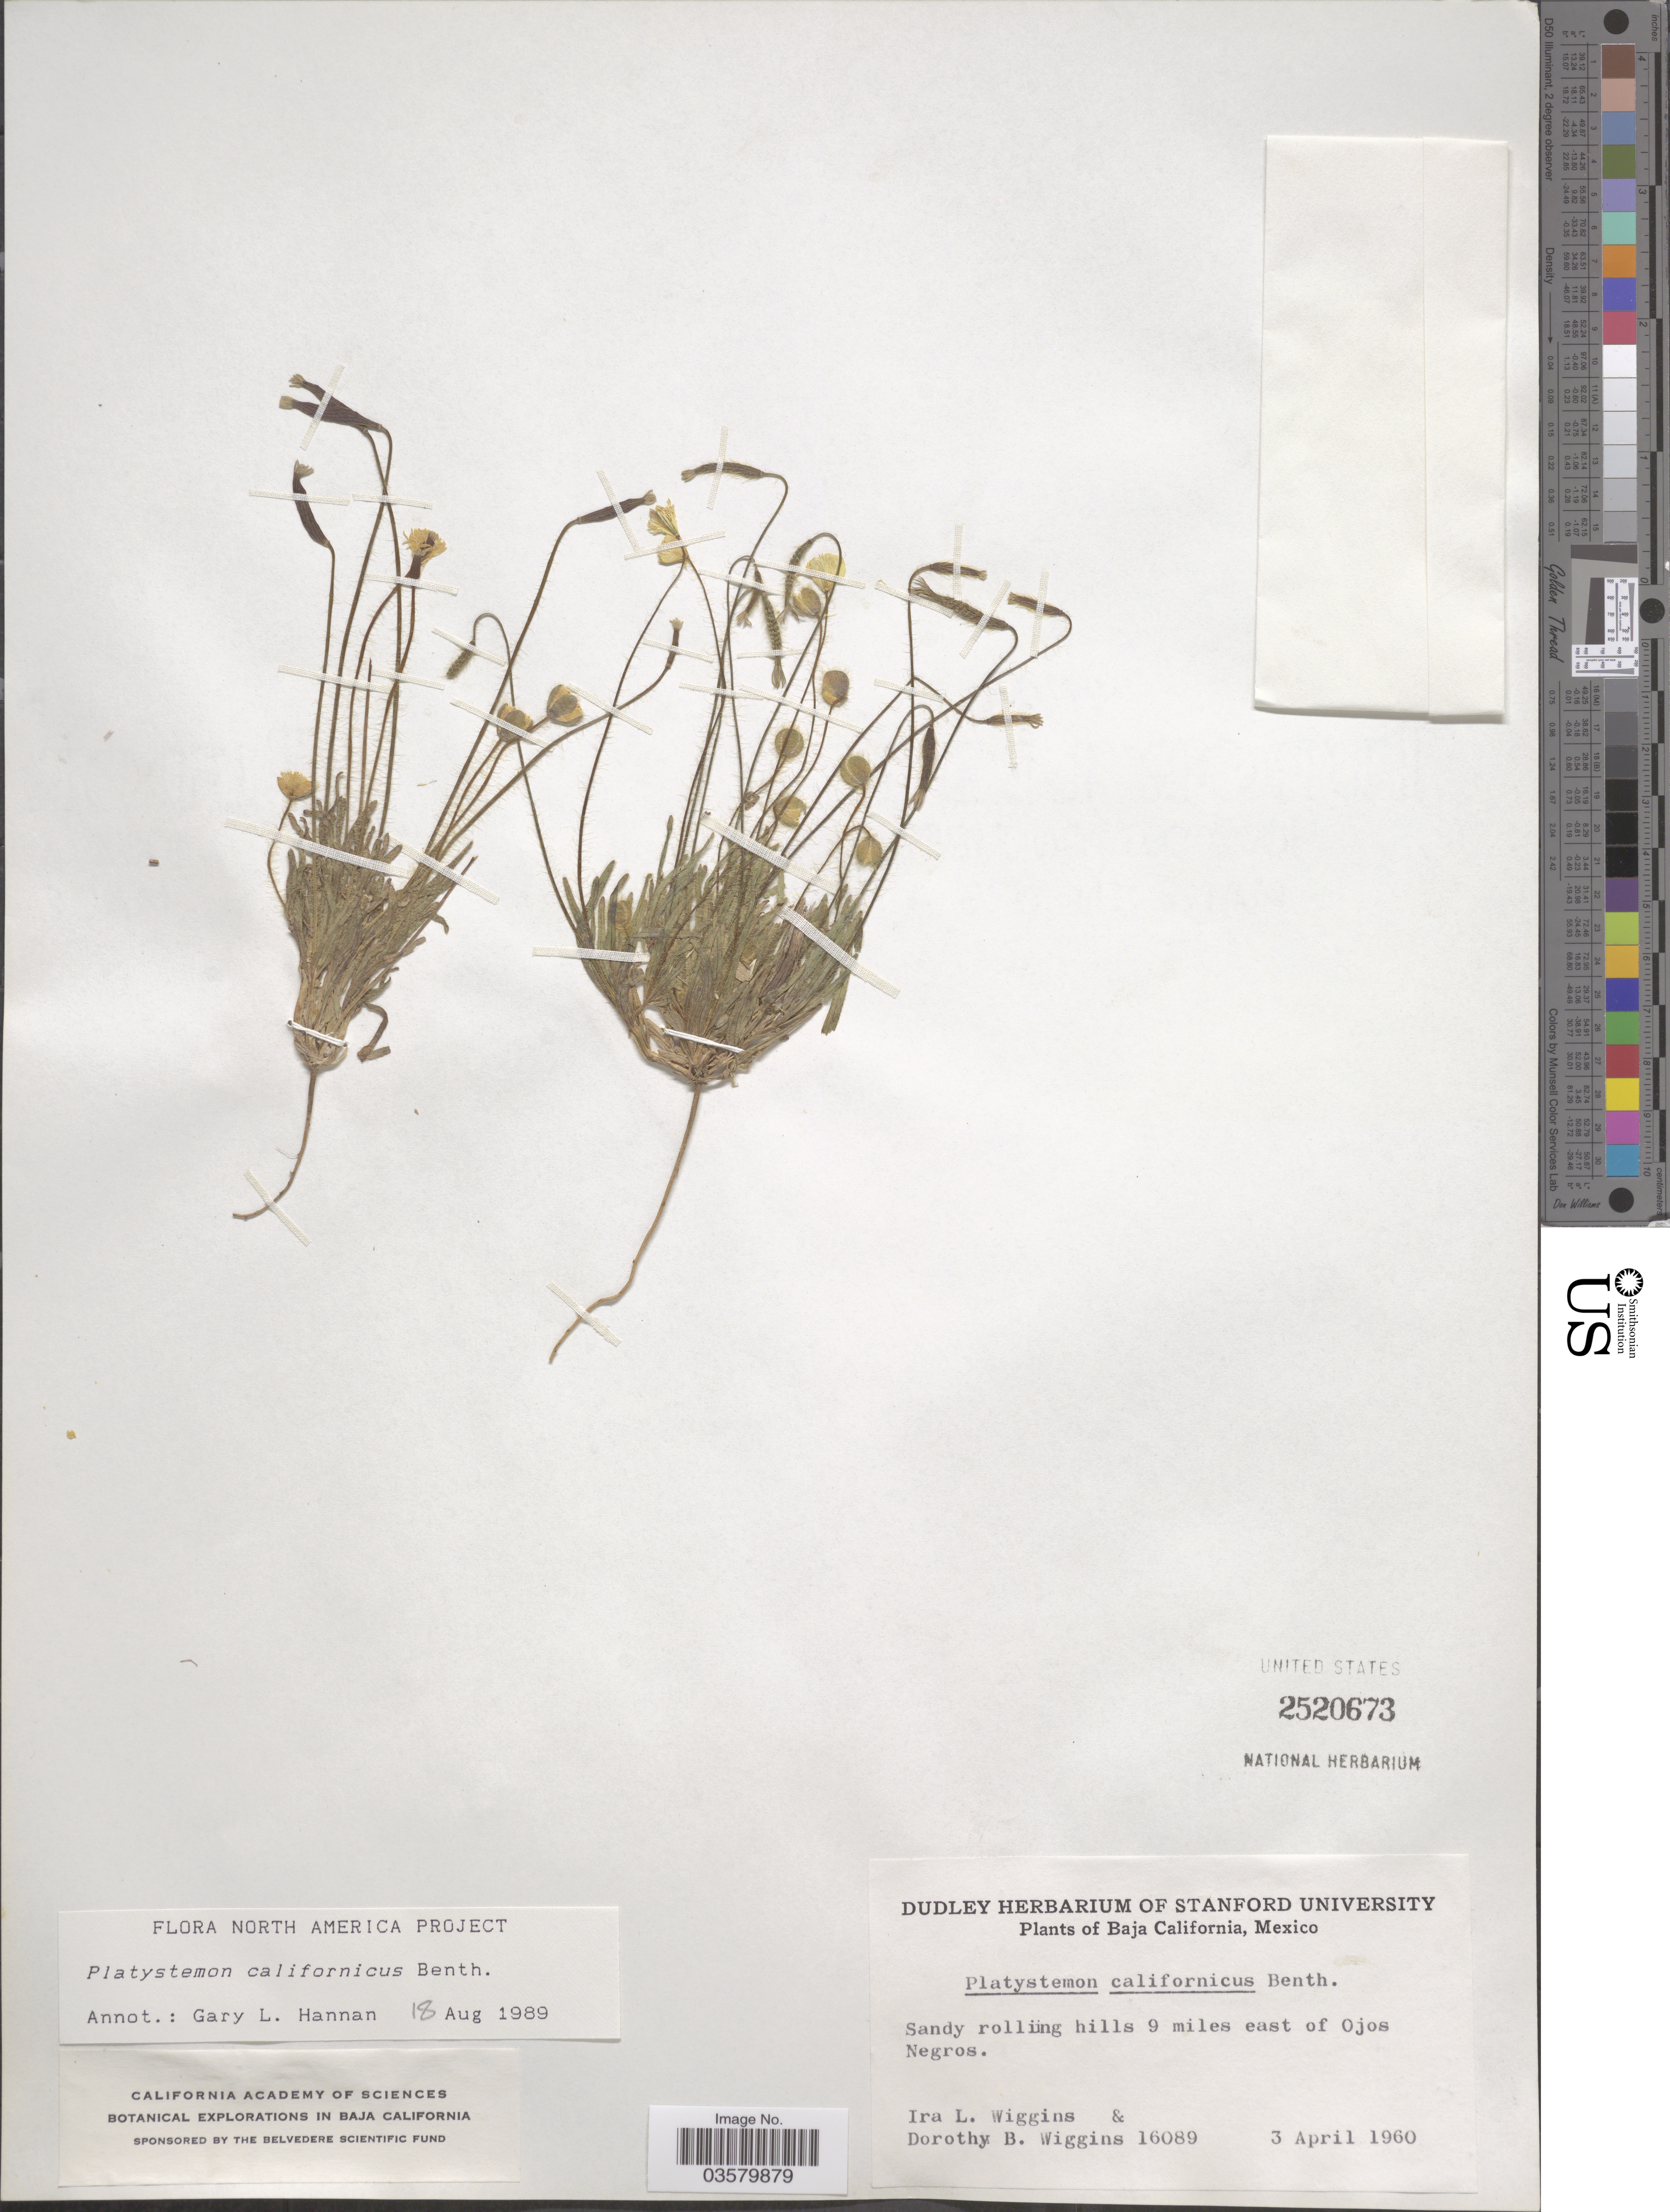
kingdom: Plantae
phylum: Tracheophyta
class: Magnoliopsida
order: Ranunculales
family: Papaveraceae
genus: Platystemon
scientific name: Platystemon californicus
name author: Benth.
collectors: I. L. Wiggins & D. B. Wiggins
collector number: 16089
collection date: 1960-04-03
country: Mexico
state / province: Baja California Norte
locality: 9 miles east of Ojos Negros.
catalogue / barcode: US 2520673